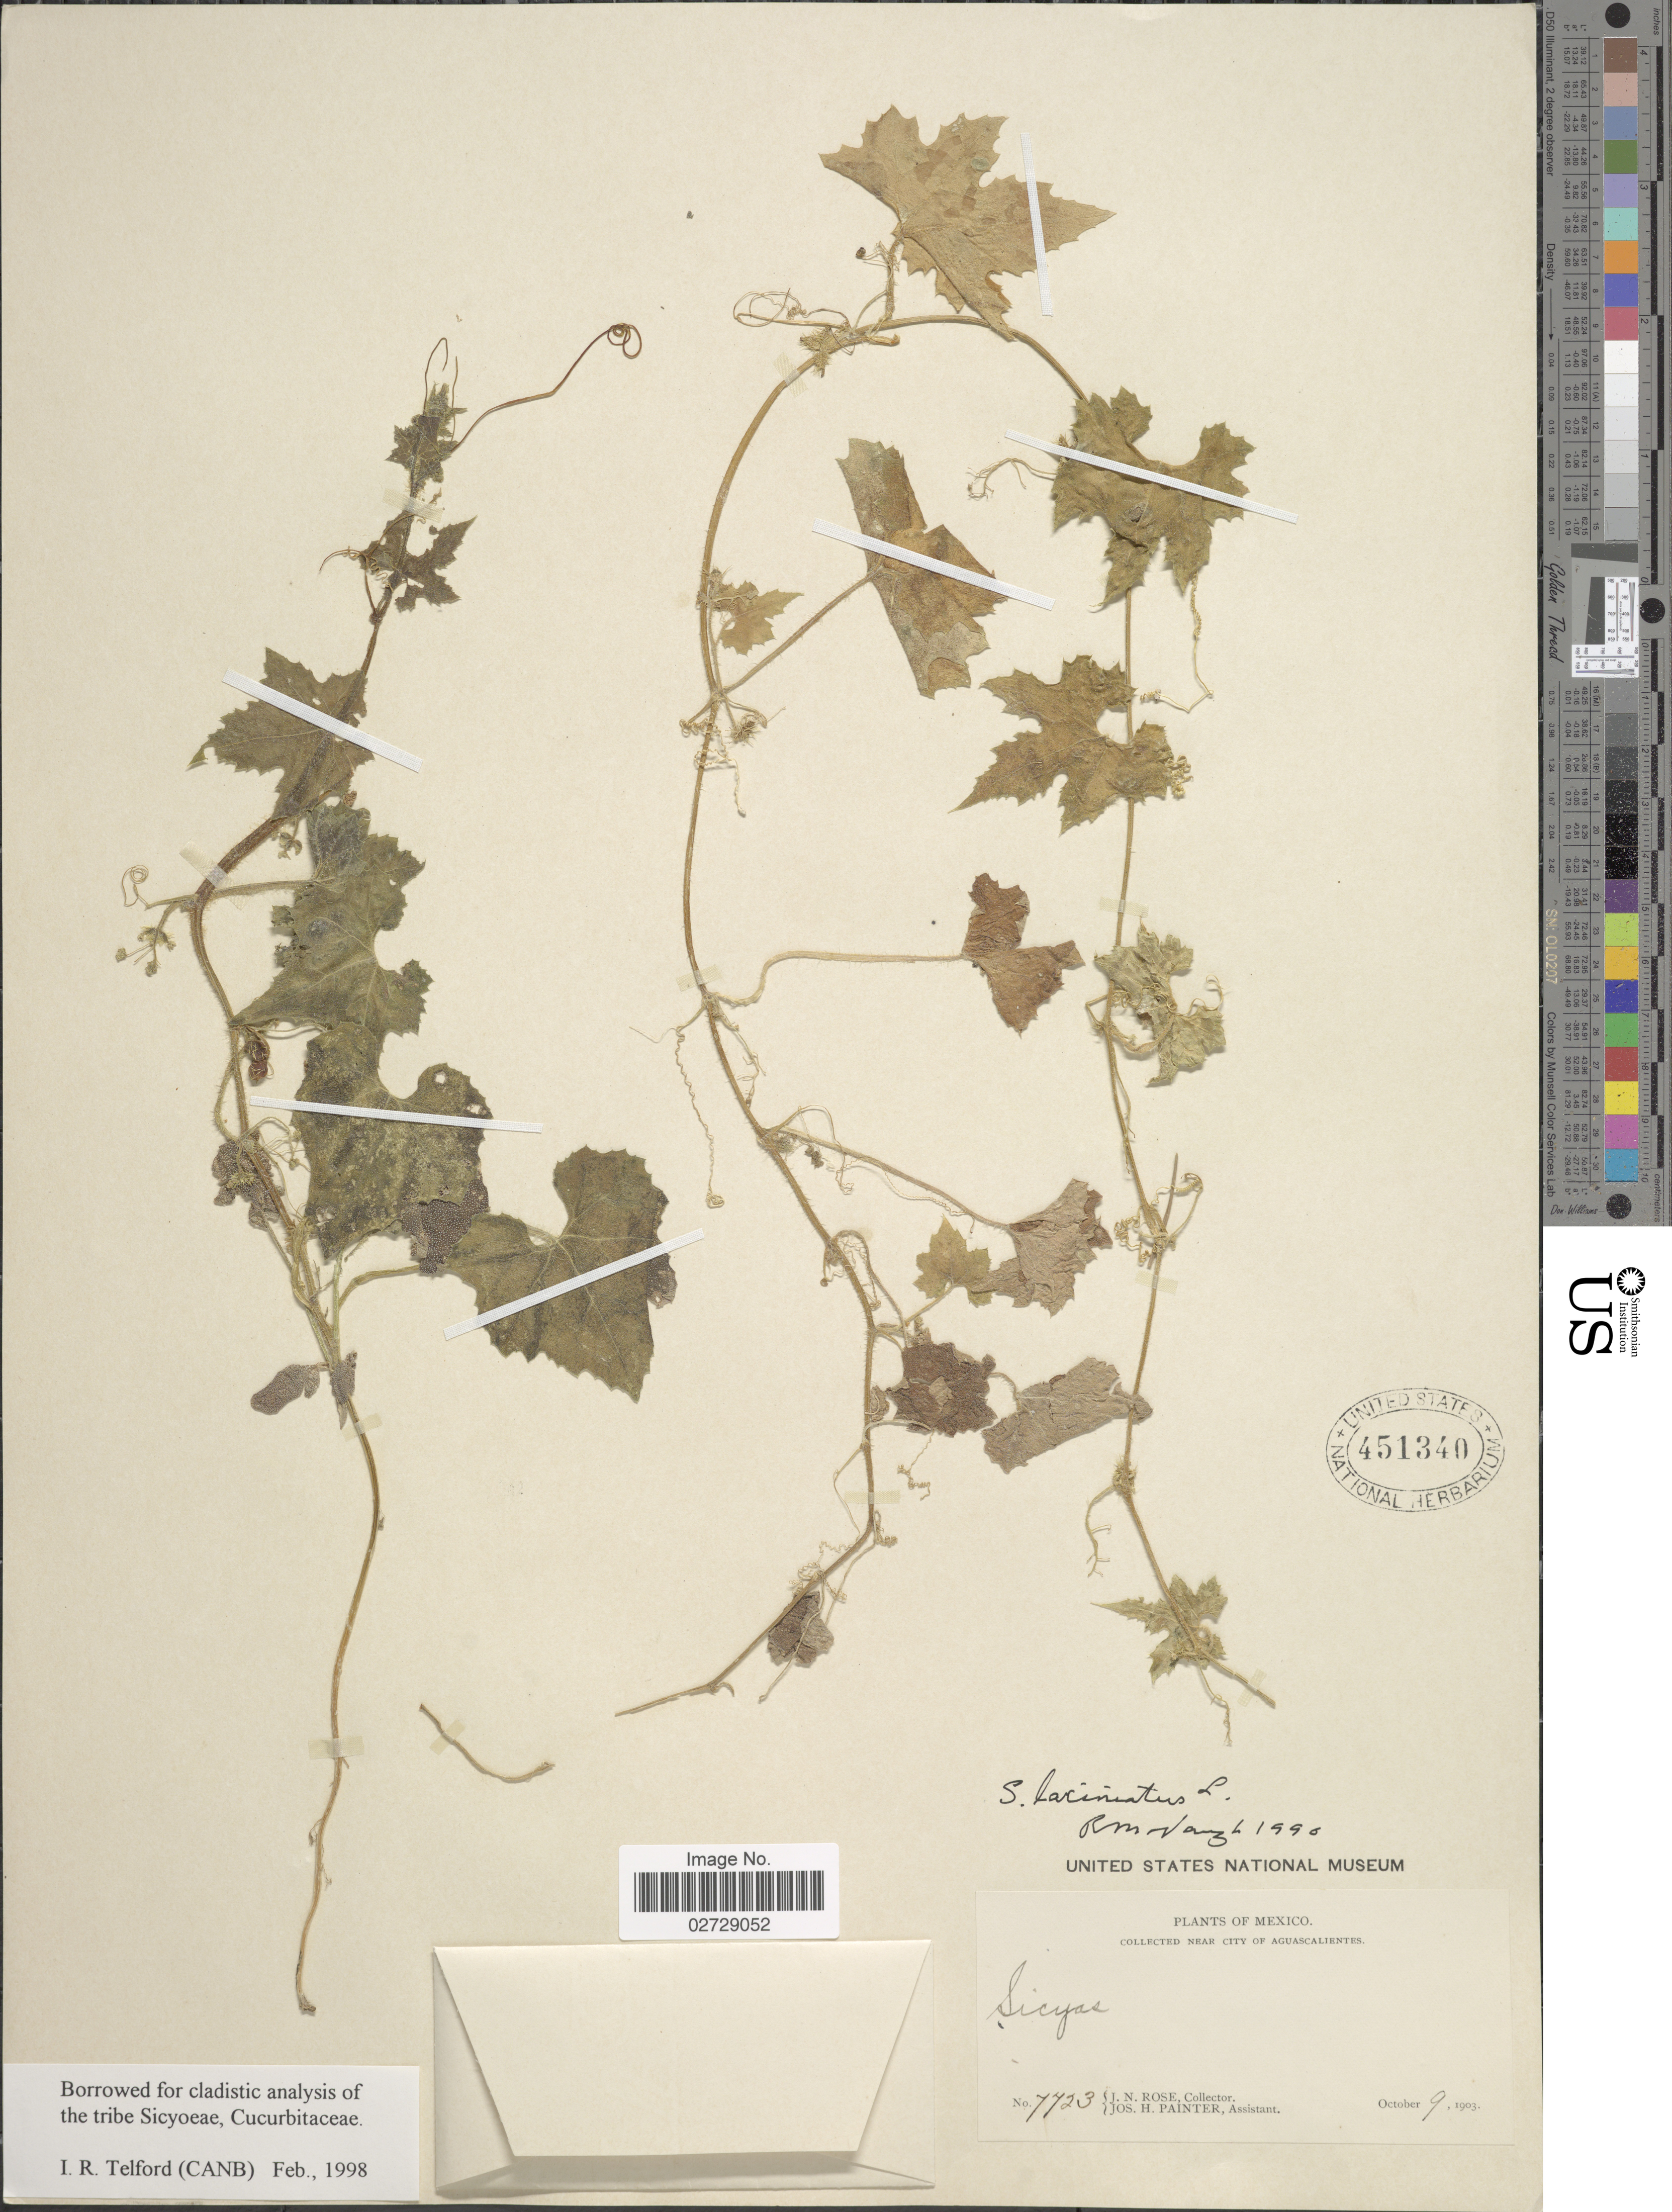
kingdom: Plantae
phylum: Tracheophyta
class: Magnoliopsida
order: Cucurbitales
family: Cucurbitaceae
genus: Sicyos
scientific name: Sicyos laciniatus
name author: L.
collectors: J. N. Rose & J. H. Painter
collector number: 7723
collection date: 1903-10-09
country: Mexico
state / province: Aguascalientes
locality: Near City of Aguascalientes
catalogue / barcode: US 451340